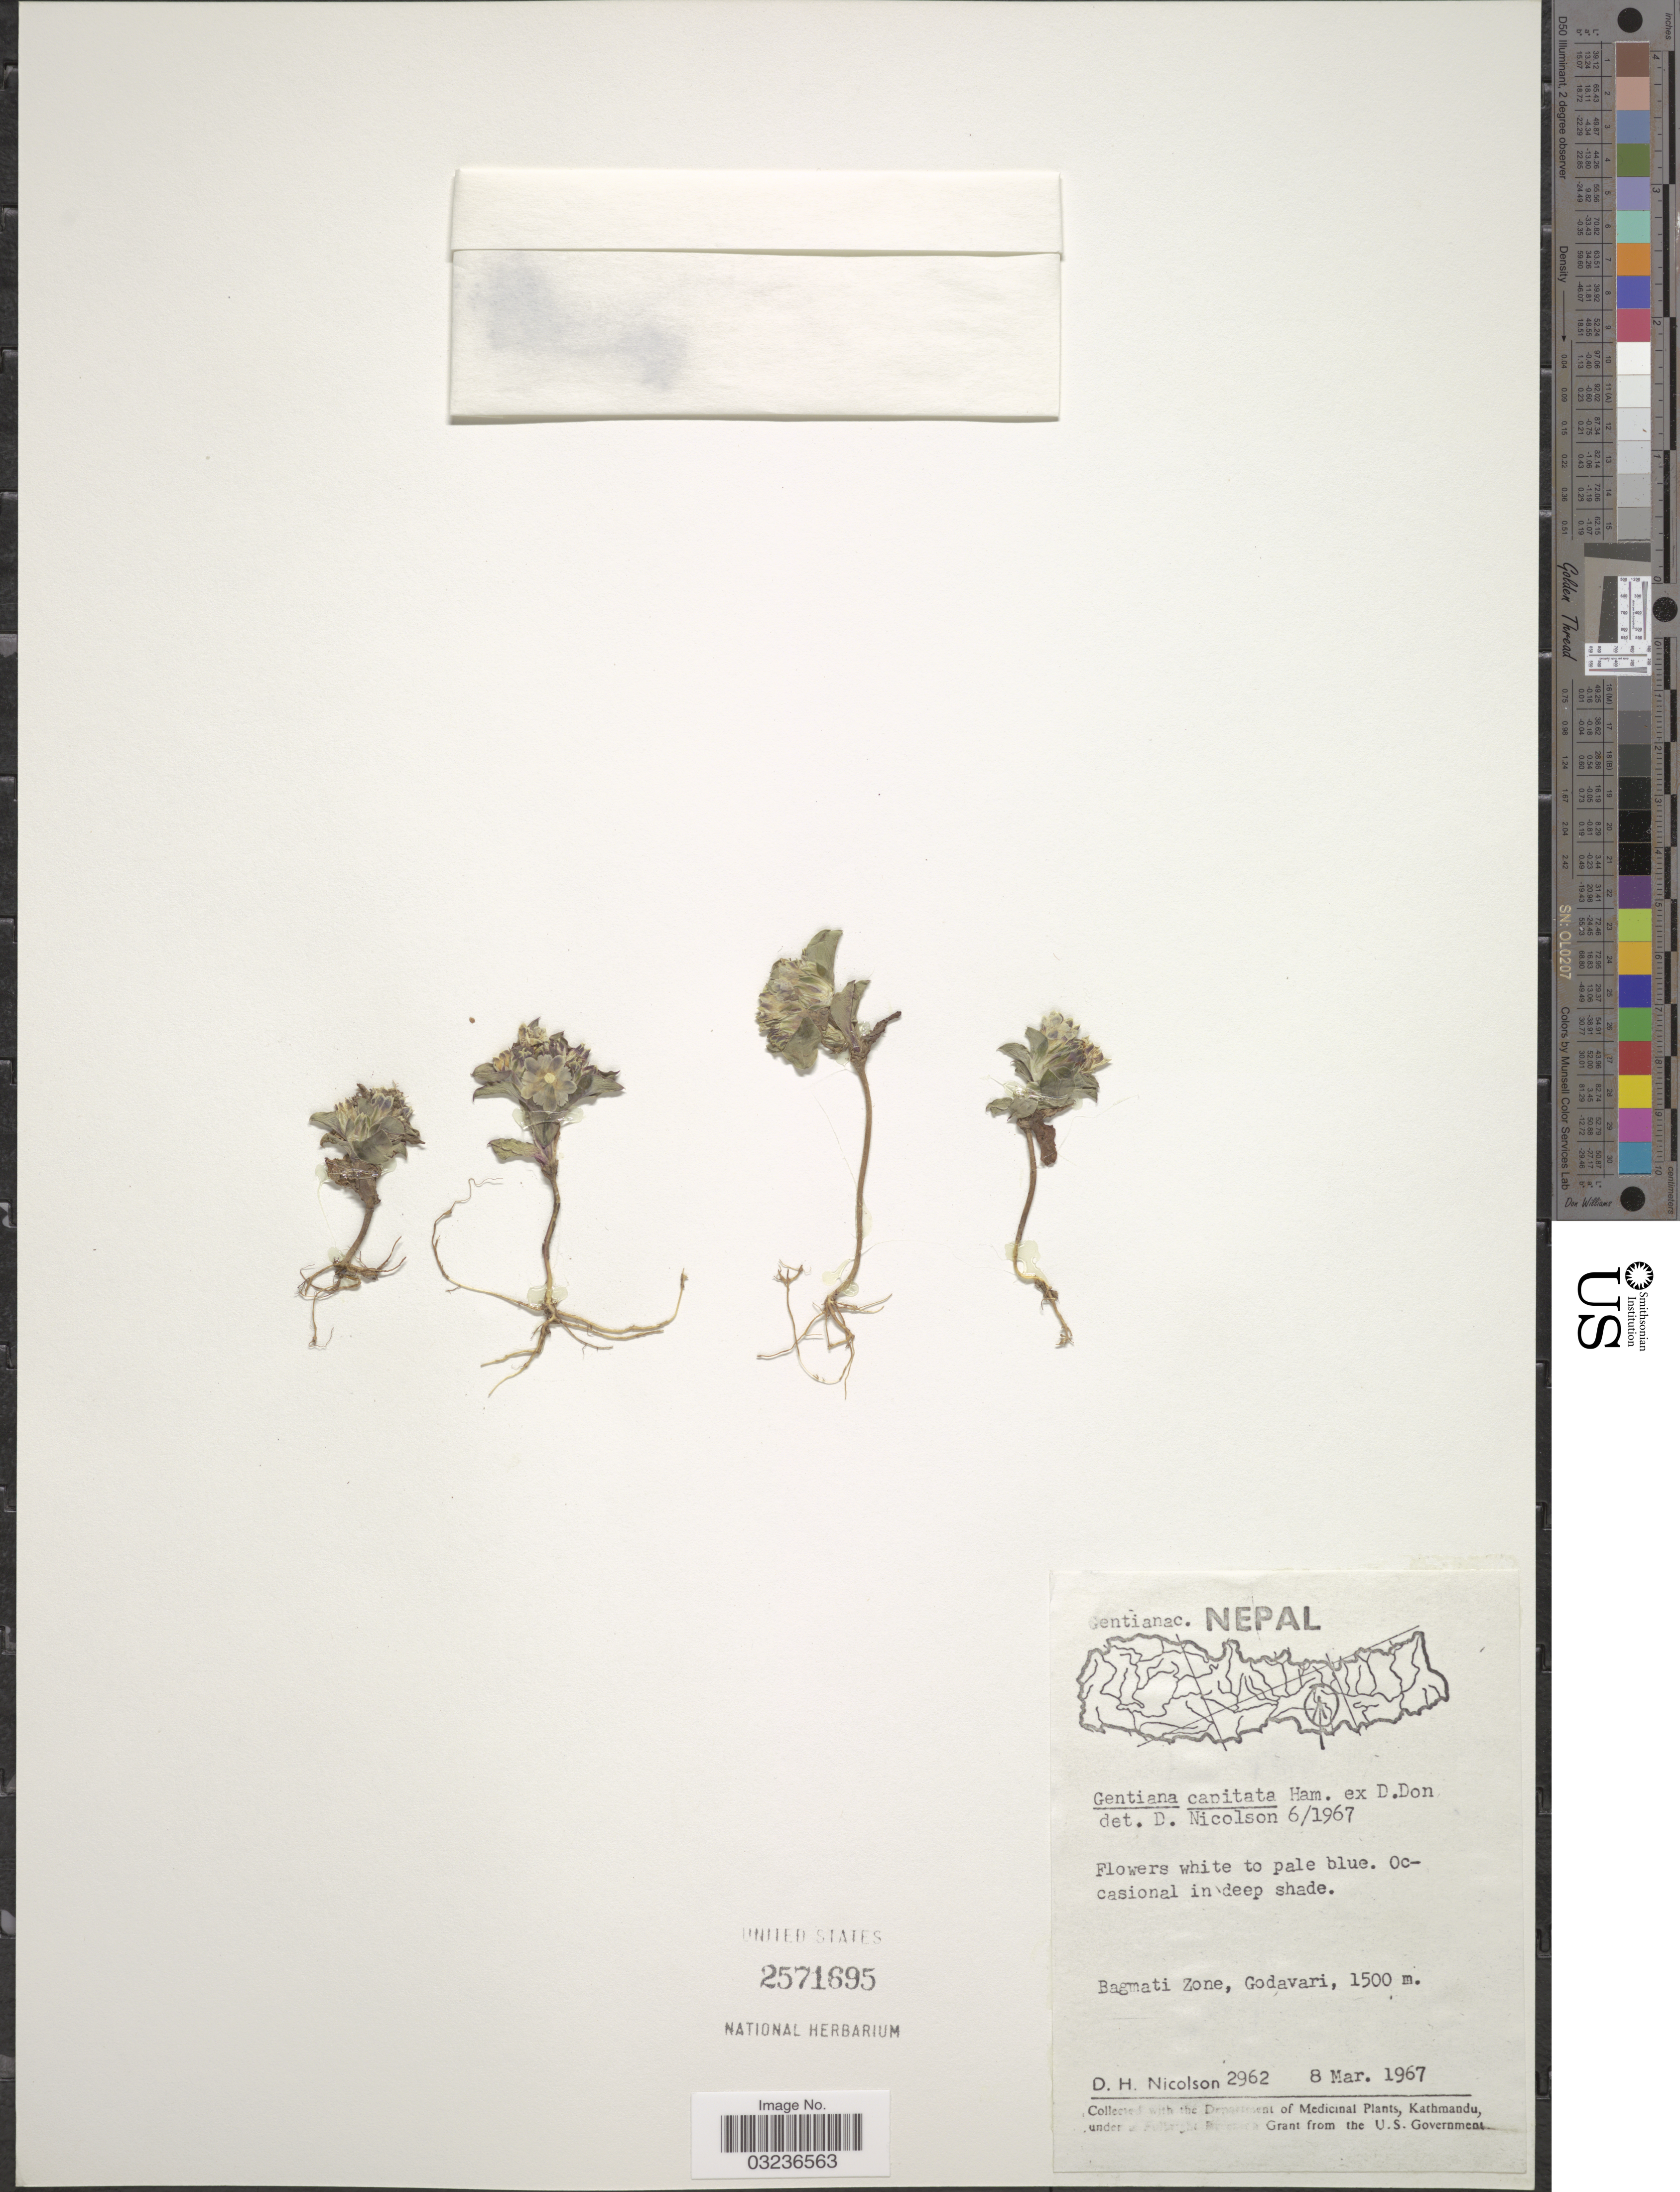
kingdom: Plantae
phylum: Tracheophyta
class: Magnoliopsida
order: Gentianales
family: Gentianaceae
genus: Gentiana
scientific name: Gentiana capitata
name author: Buch.-Ham. ex D. Don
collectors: D. H. Nicolson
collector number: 2962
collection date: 1967-03-08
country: Nepal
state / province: Bagmati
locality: Bagmati Zone, Godavari.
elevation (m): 1500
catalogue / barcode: US 2571695